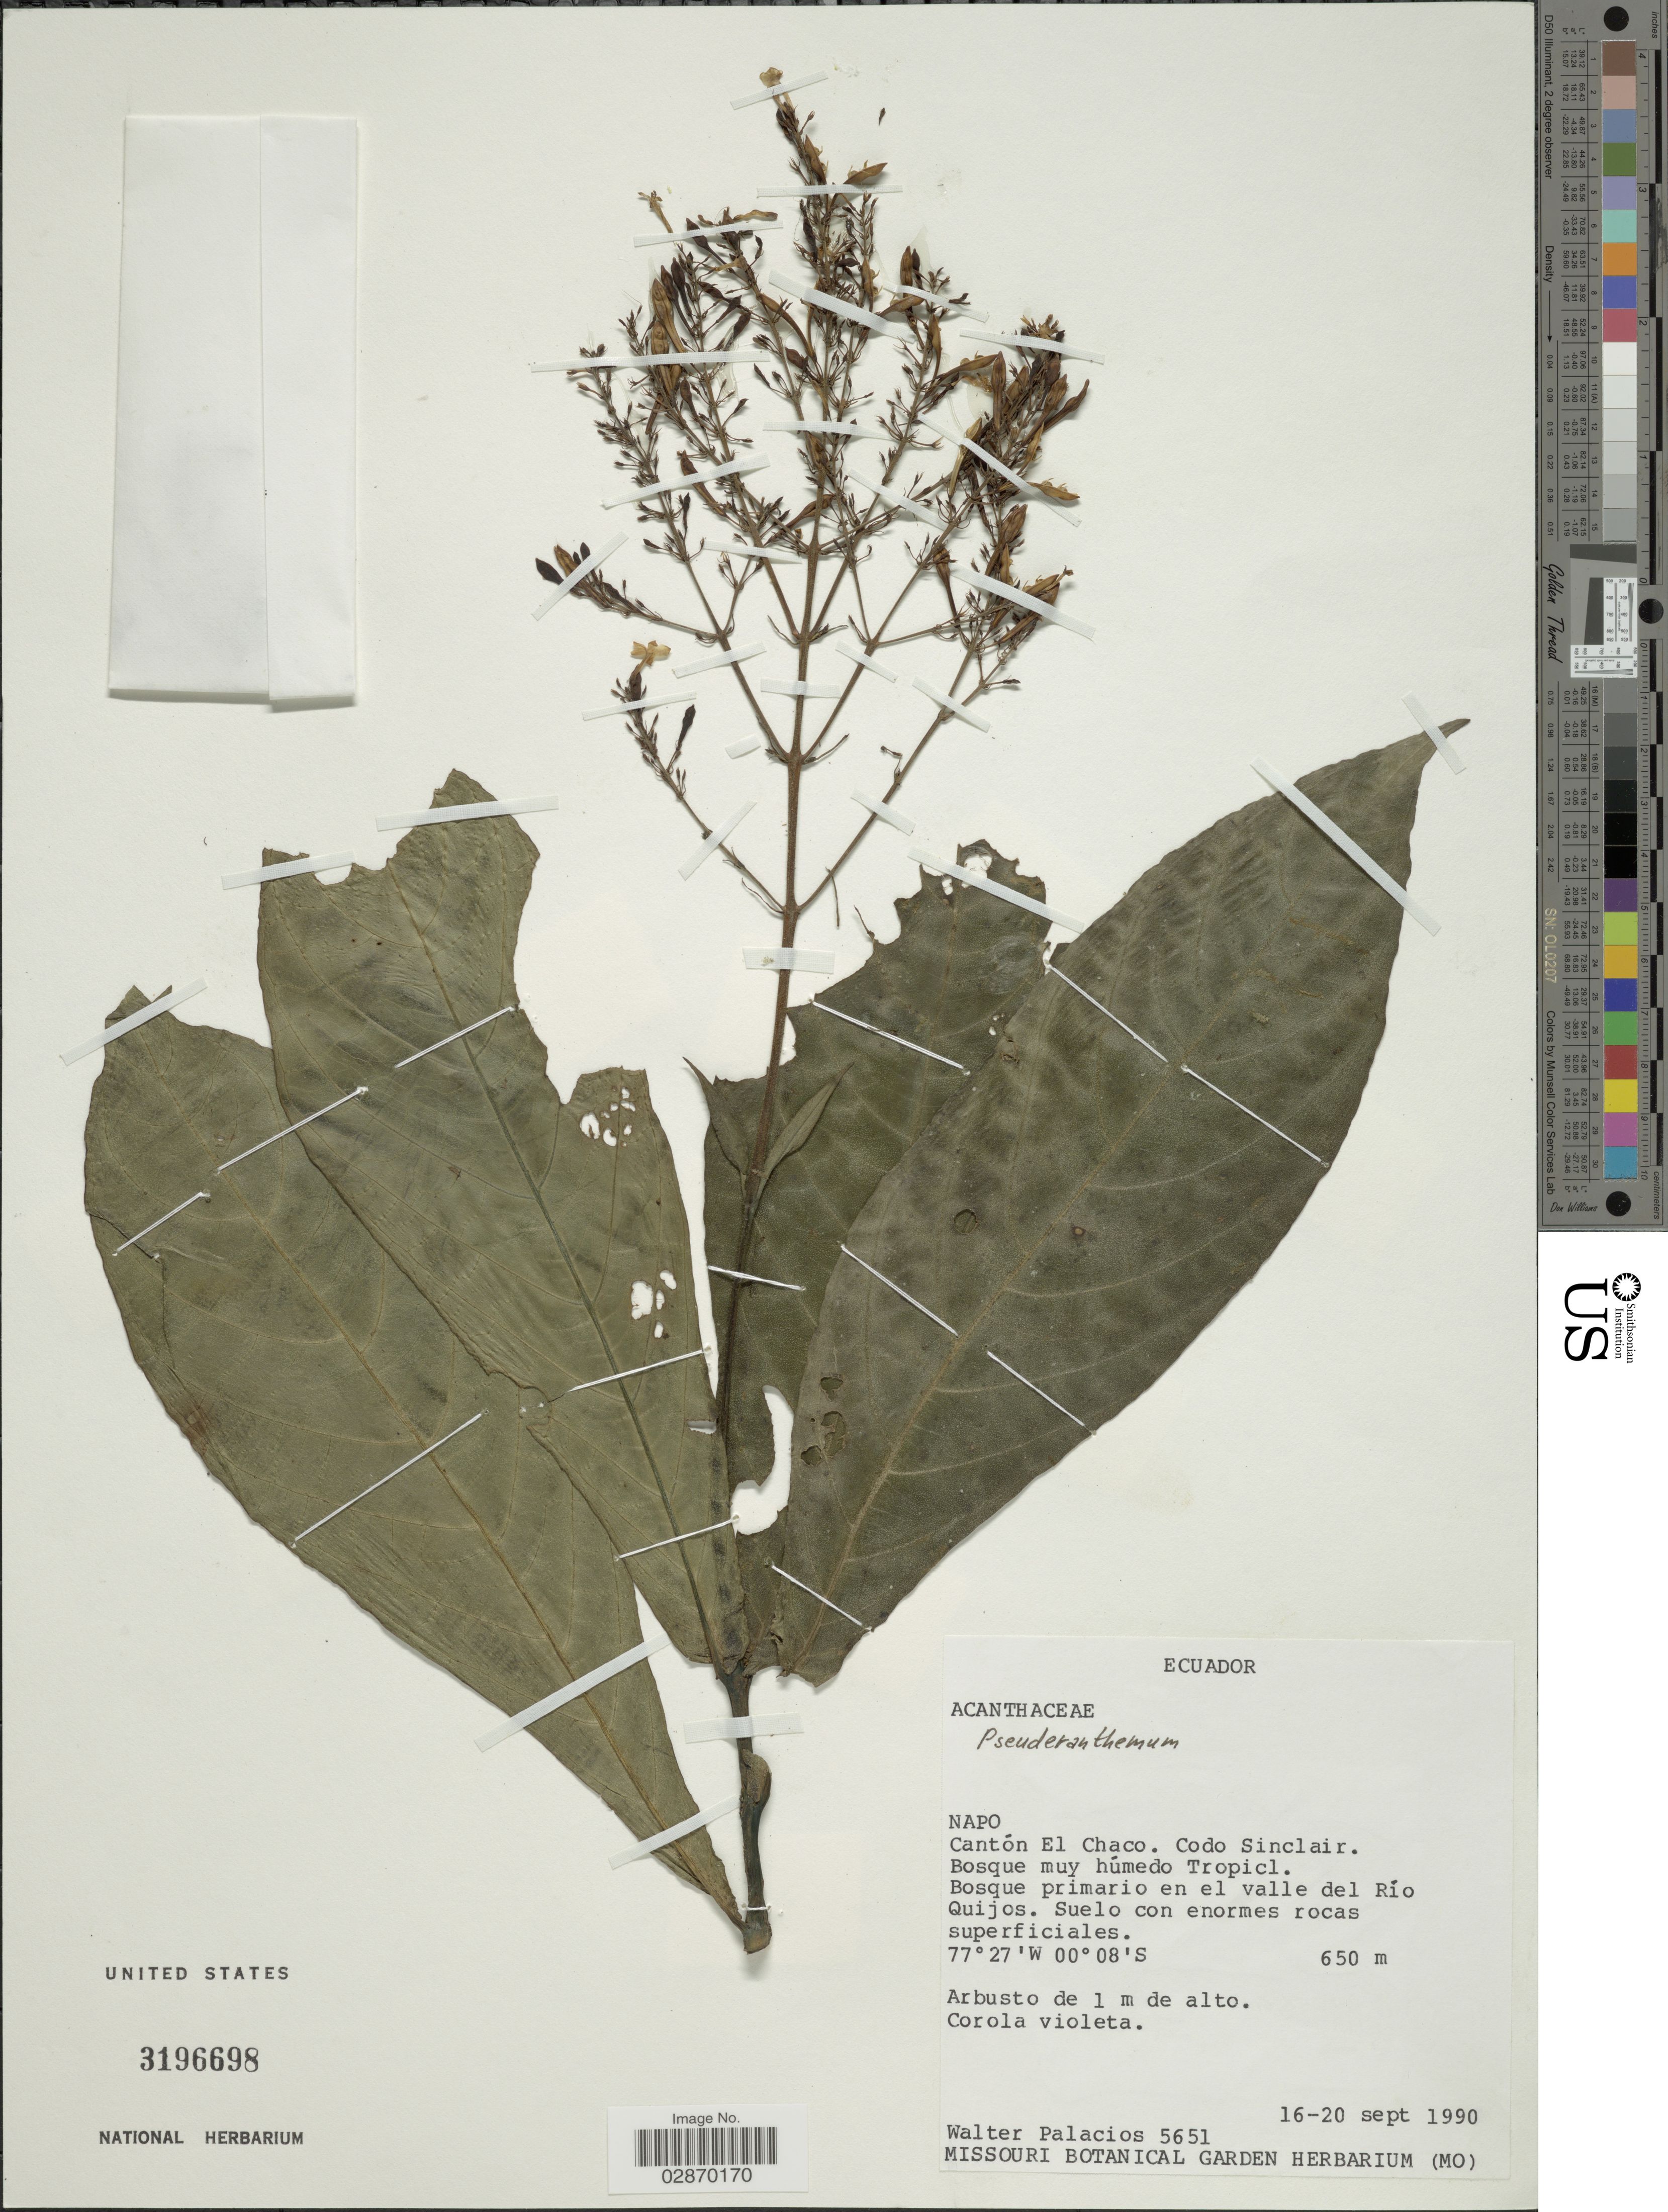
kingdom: Plantae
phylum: Tracheophyta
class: Magnoliopsida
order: Lamiales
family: Acanthaceae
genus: Pseuderanthemum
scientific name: Pseuderanthemum subauriculatum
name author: Mildbr.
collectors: W. Palacios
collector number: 5651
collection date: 1990-09-16/1990-09-20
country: Ecuador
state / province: Napo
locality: Cantón El Chaco. Codo Sinclair. Bosque muy húmedo Tropicl. Bosque primario en el valle del Río Quijos.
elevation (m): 650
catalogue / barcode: US 3196698